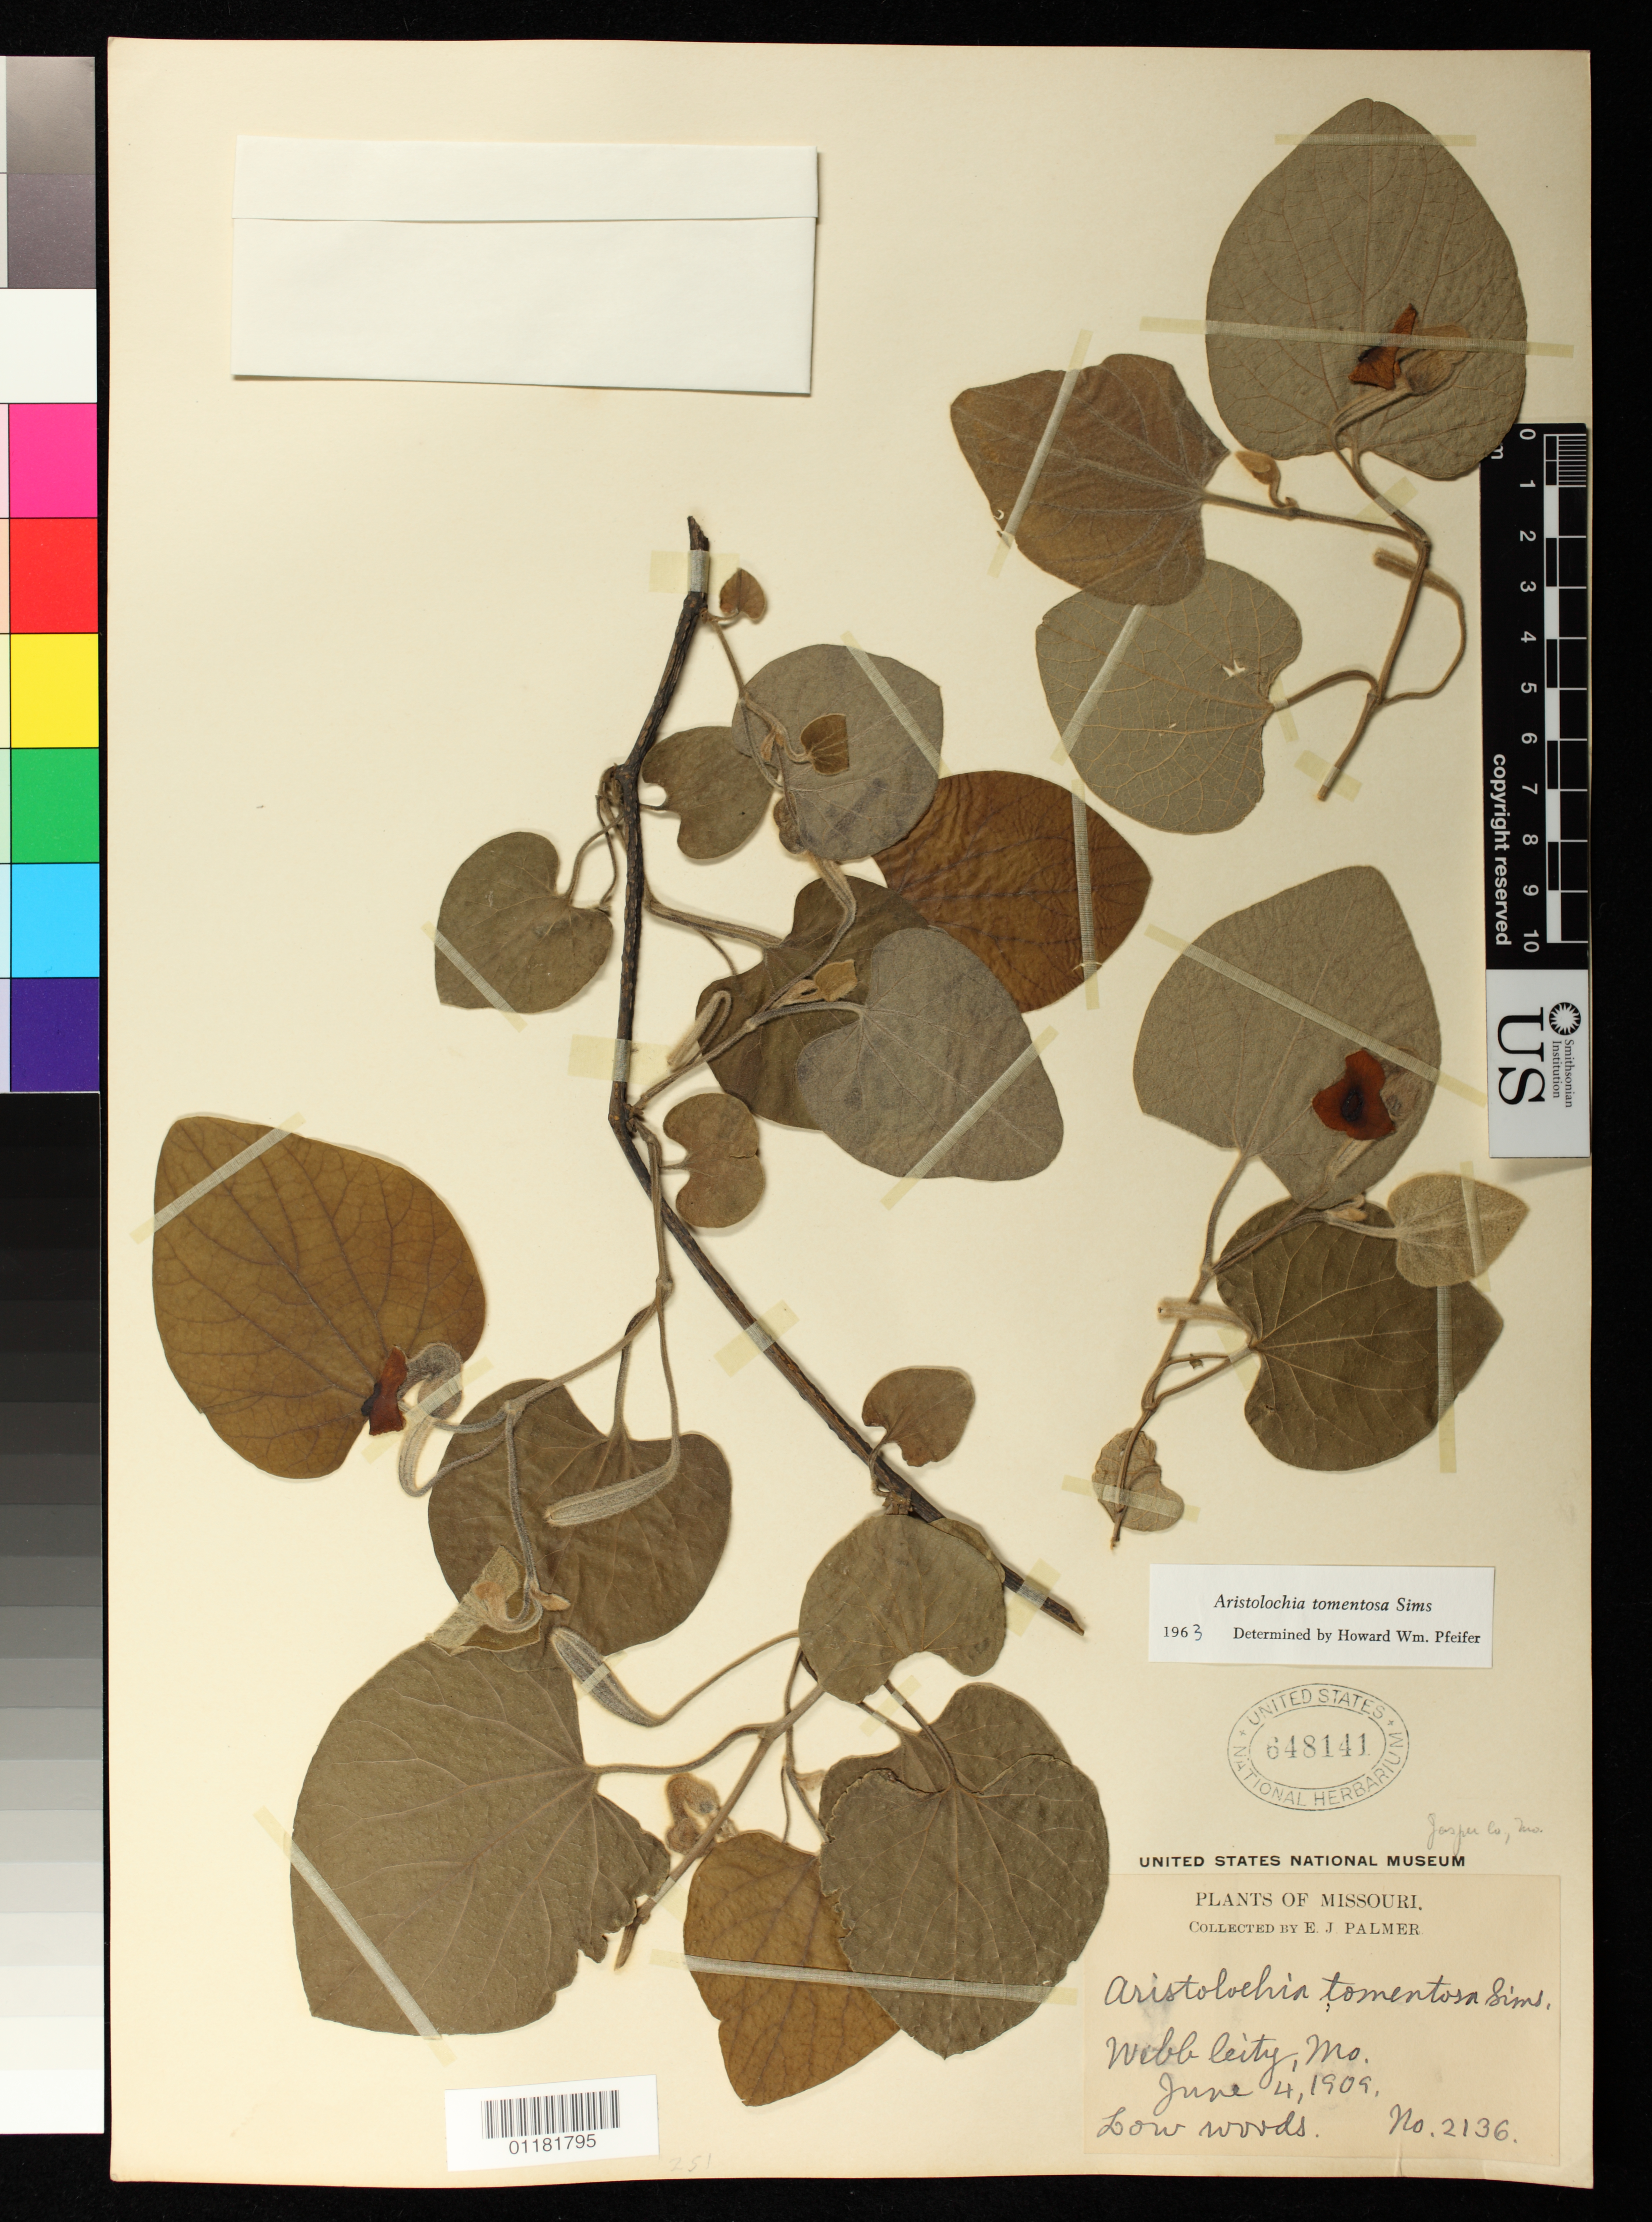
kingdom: Plantae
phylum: Tracheophyta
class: Magnoliopsida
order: Piperales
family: Aristolochiaceae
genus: Aristolochia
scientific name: Aristolochia tomentosa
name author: Sims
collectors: E. J. Palmer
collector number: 2136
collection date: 1909-06-04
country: United States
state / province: Missouri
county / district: Jasper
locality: Low woods Webb City, Jasper County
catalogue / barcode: US 648141